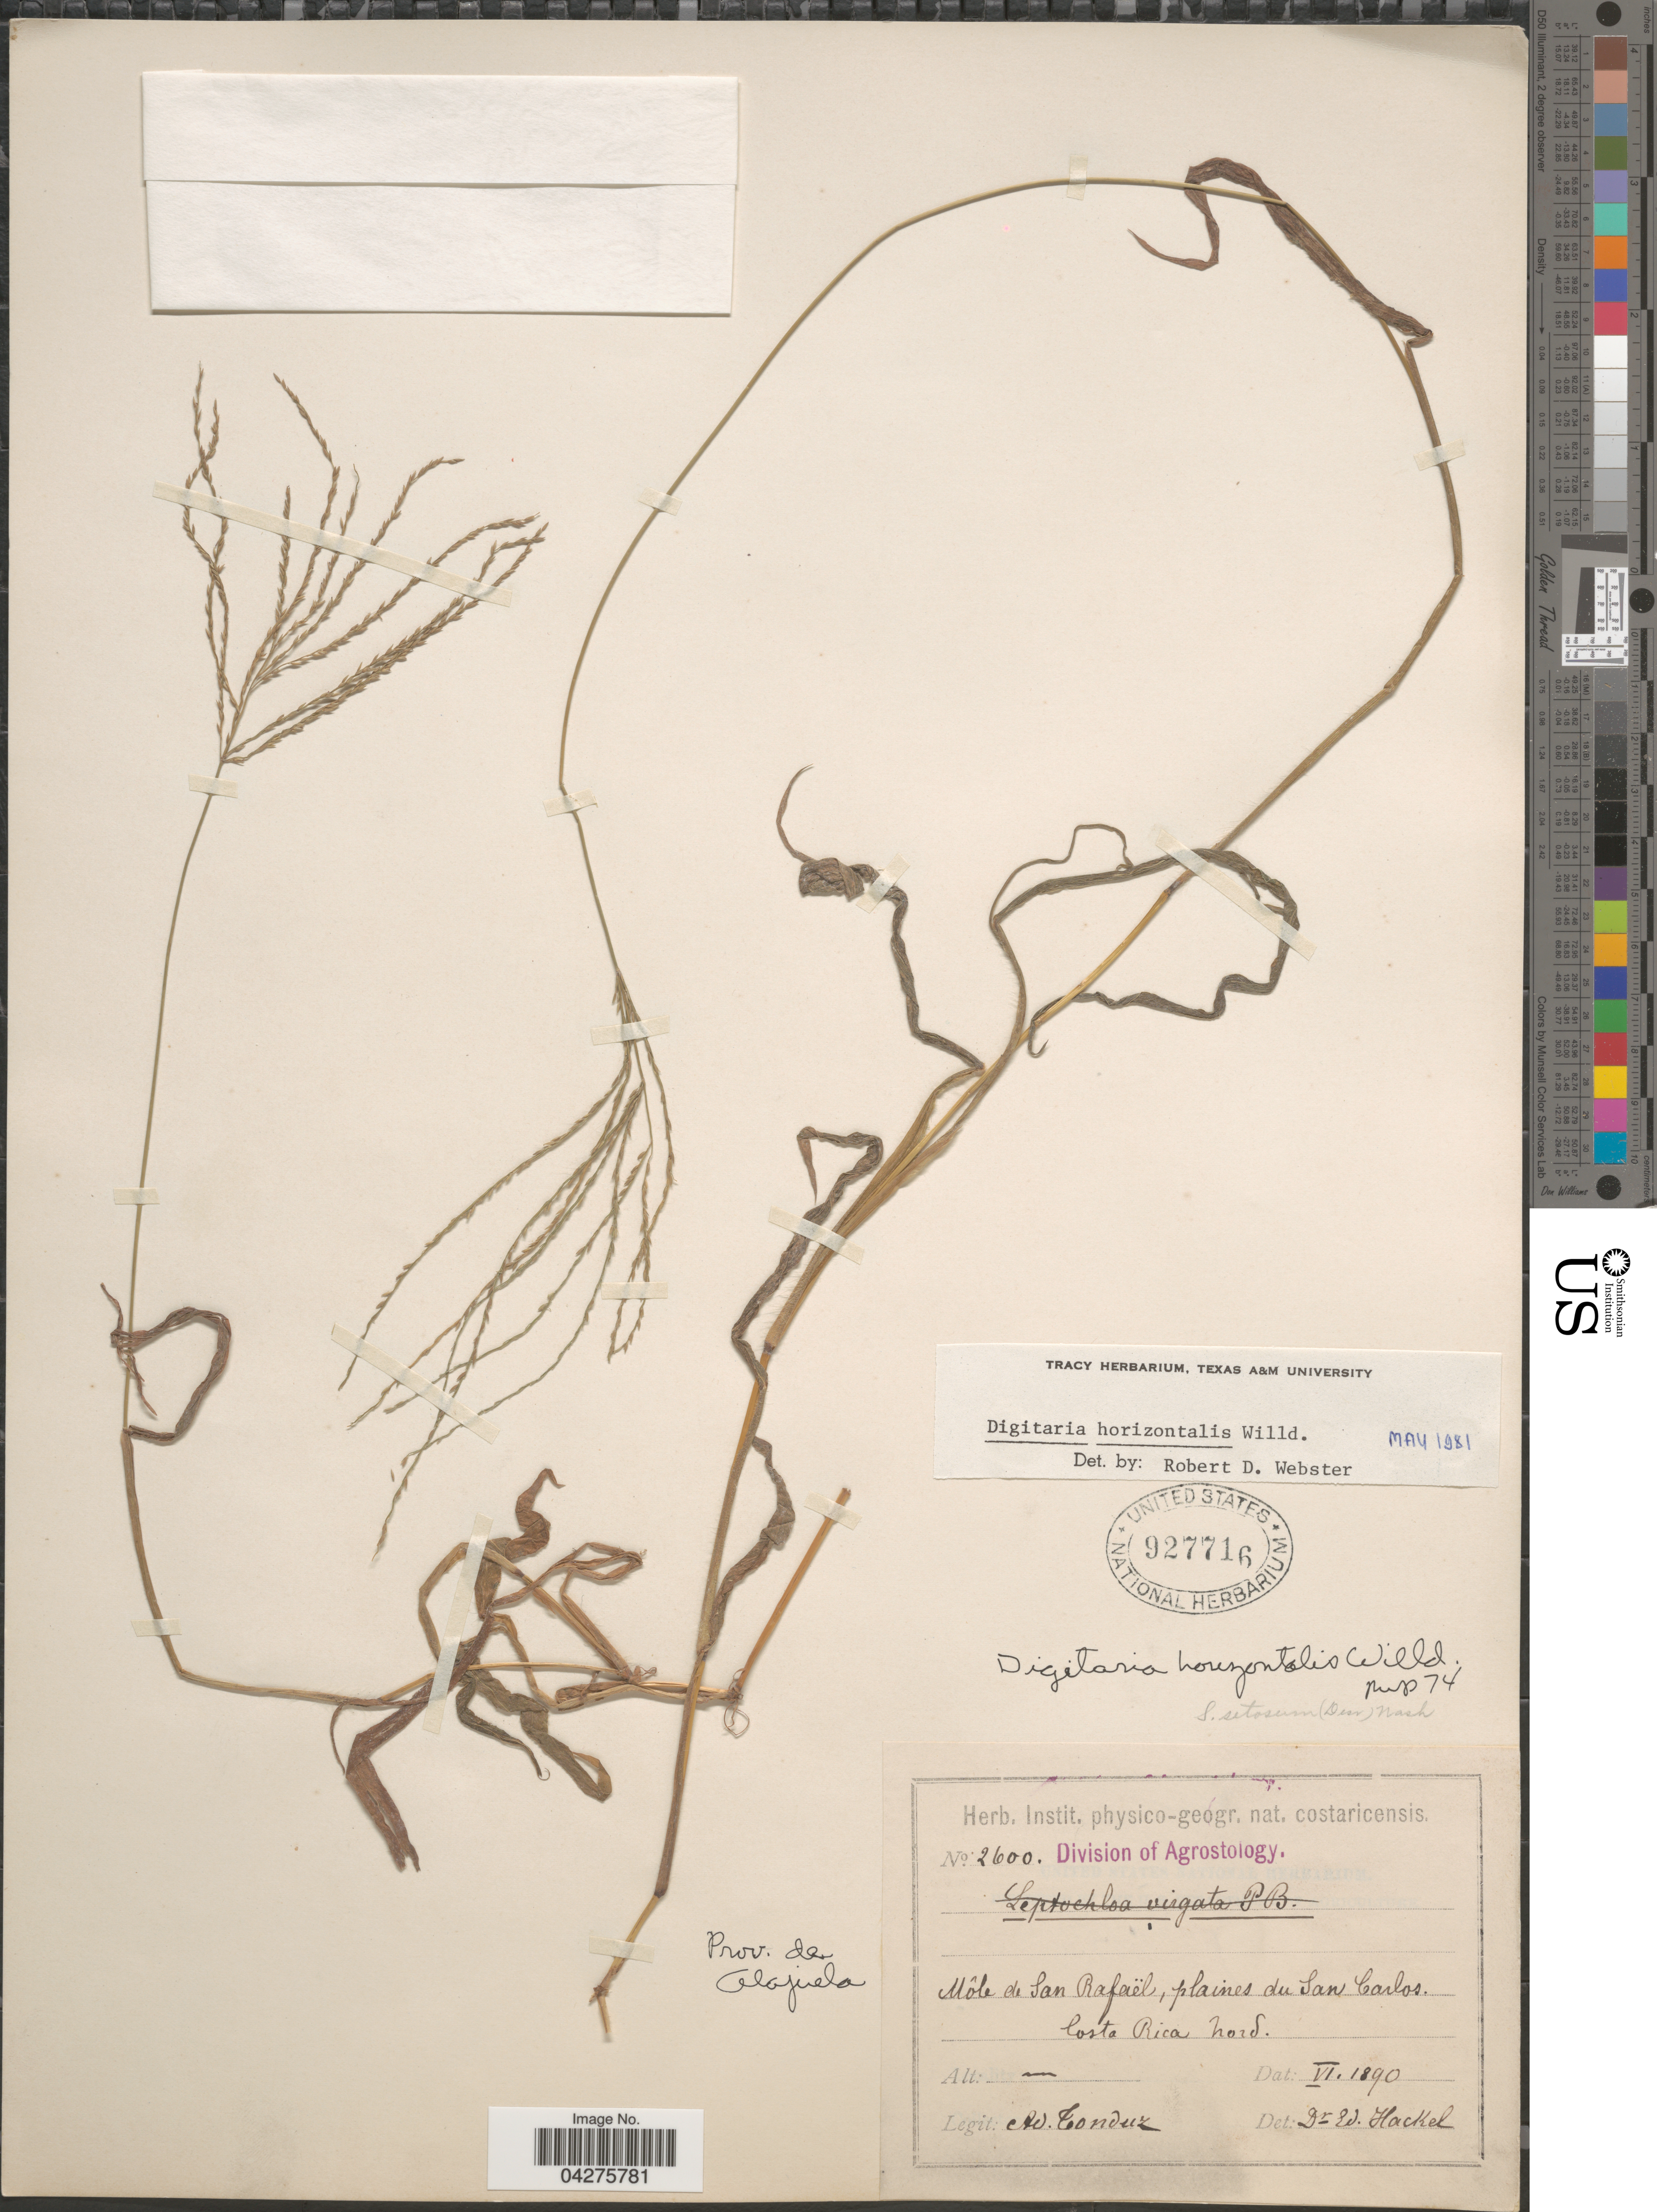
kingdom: Plantae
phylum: Tracheophyta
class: Liliopsida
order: Poales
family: Poaceae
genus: Digitaria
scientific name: Digitaria horizontalis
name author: Willd.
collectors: A. Tonduz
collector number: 2600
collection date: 1890-06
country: Costa Rica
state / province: Alajuela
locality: Môte de San Rafaël, plaines du San Carlos. Costa Rica Nord.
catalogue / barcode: US 927716